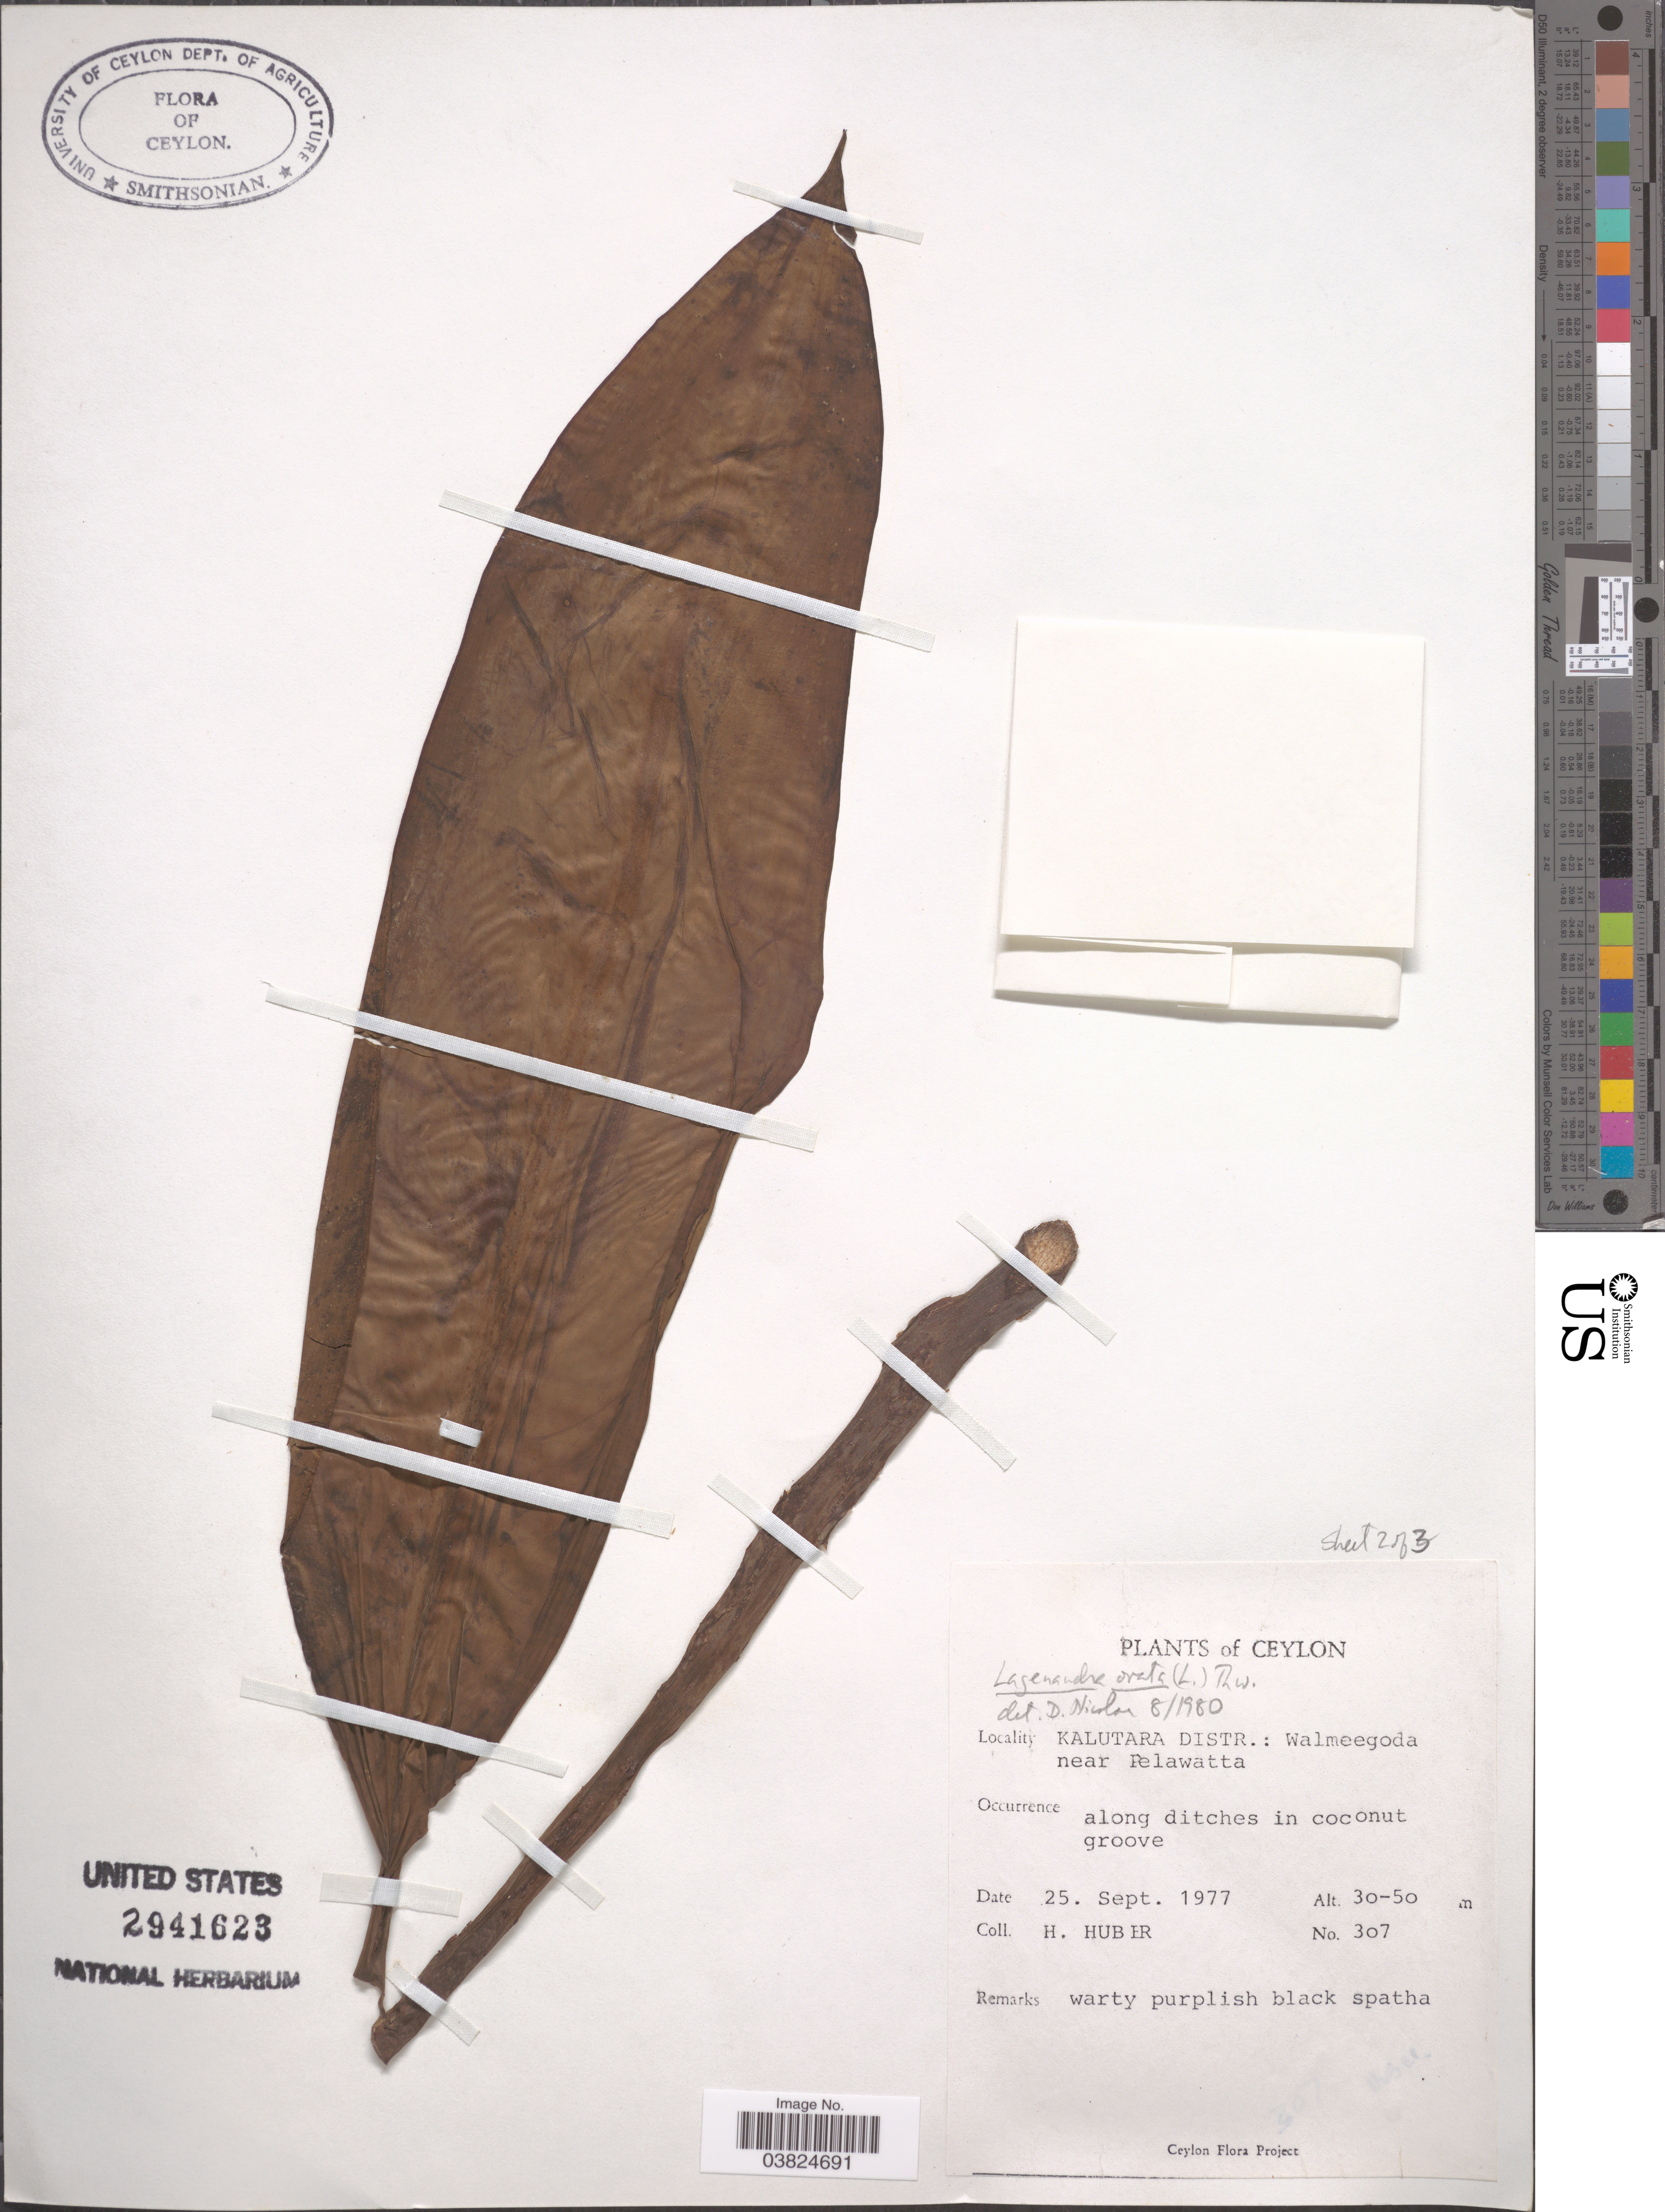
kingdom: Plantae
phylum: Tracheophyta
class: Liliopsida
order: Alismatales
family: Araceae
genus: Lagenandra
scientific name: Lagenandra ovata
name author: (L.) Thwaites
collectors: H. Huber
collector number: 307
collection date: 1977-09-25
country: Sri Lanka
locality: Ceylon. Kalutara Distr.: Walmeegoda near Pelawatta.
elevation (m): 30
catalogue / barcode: US 2941623